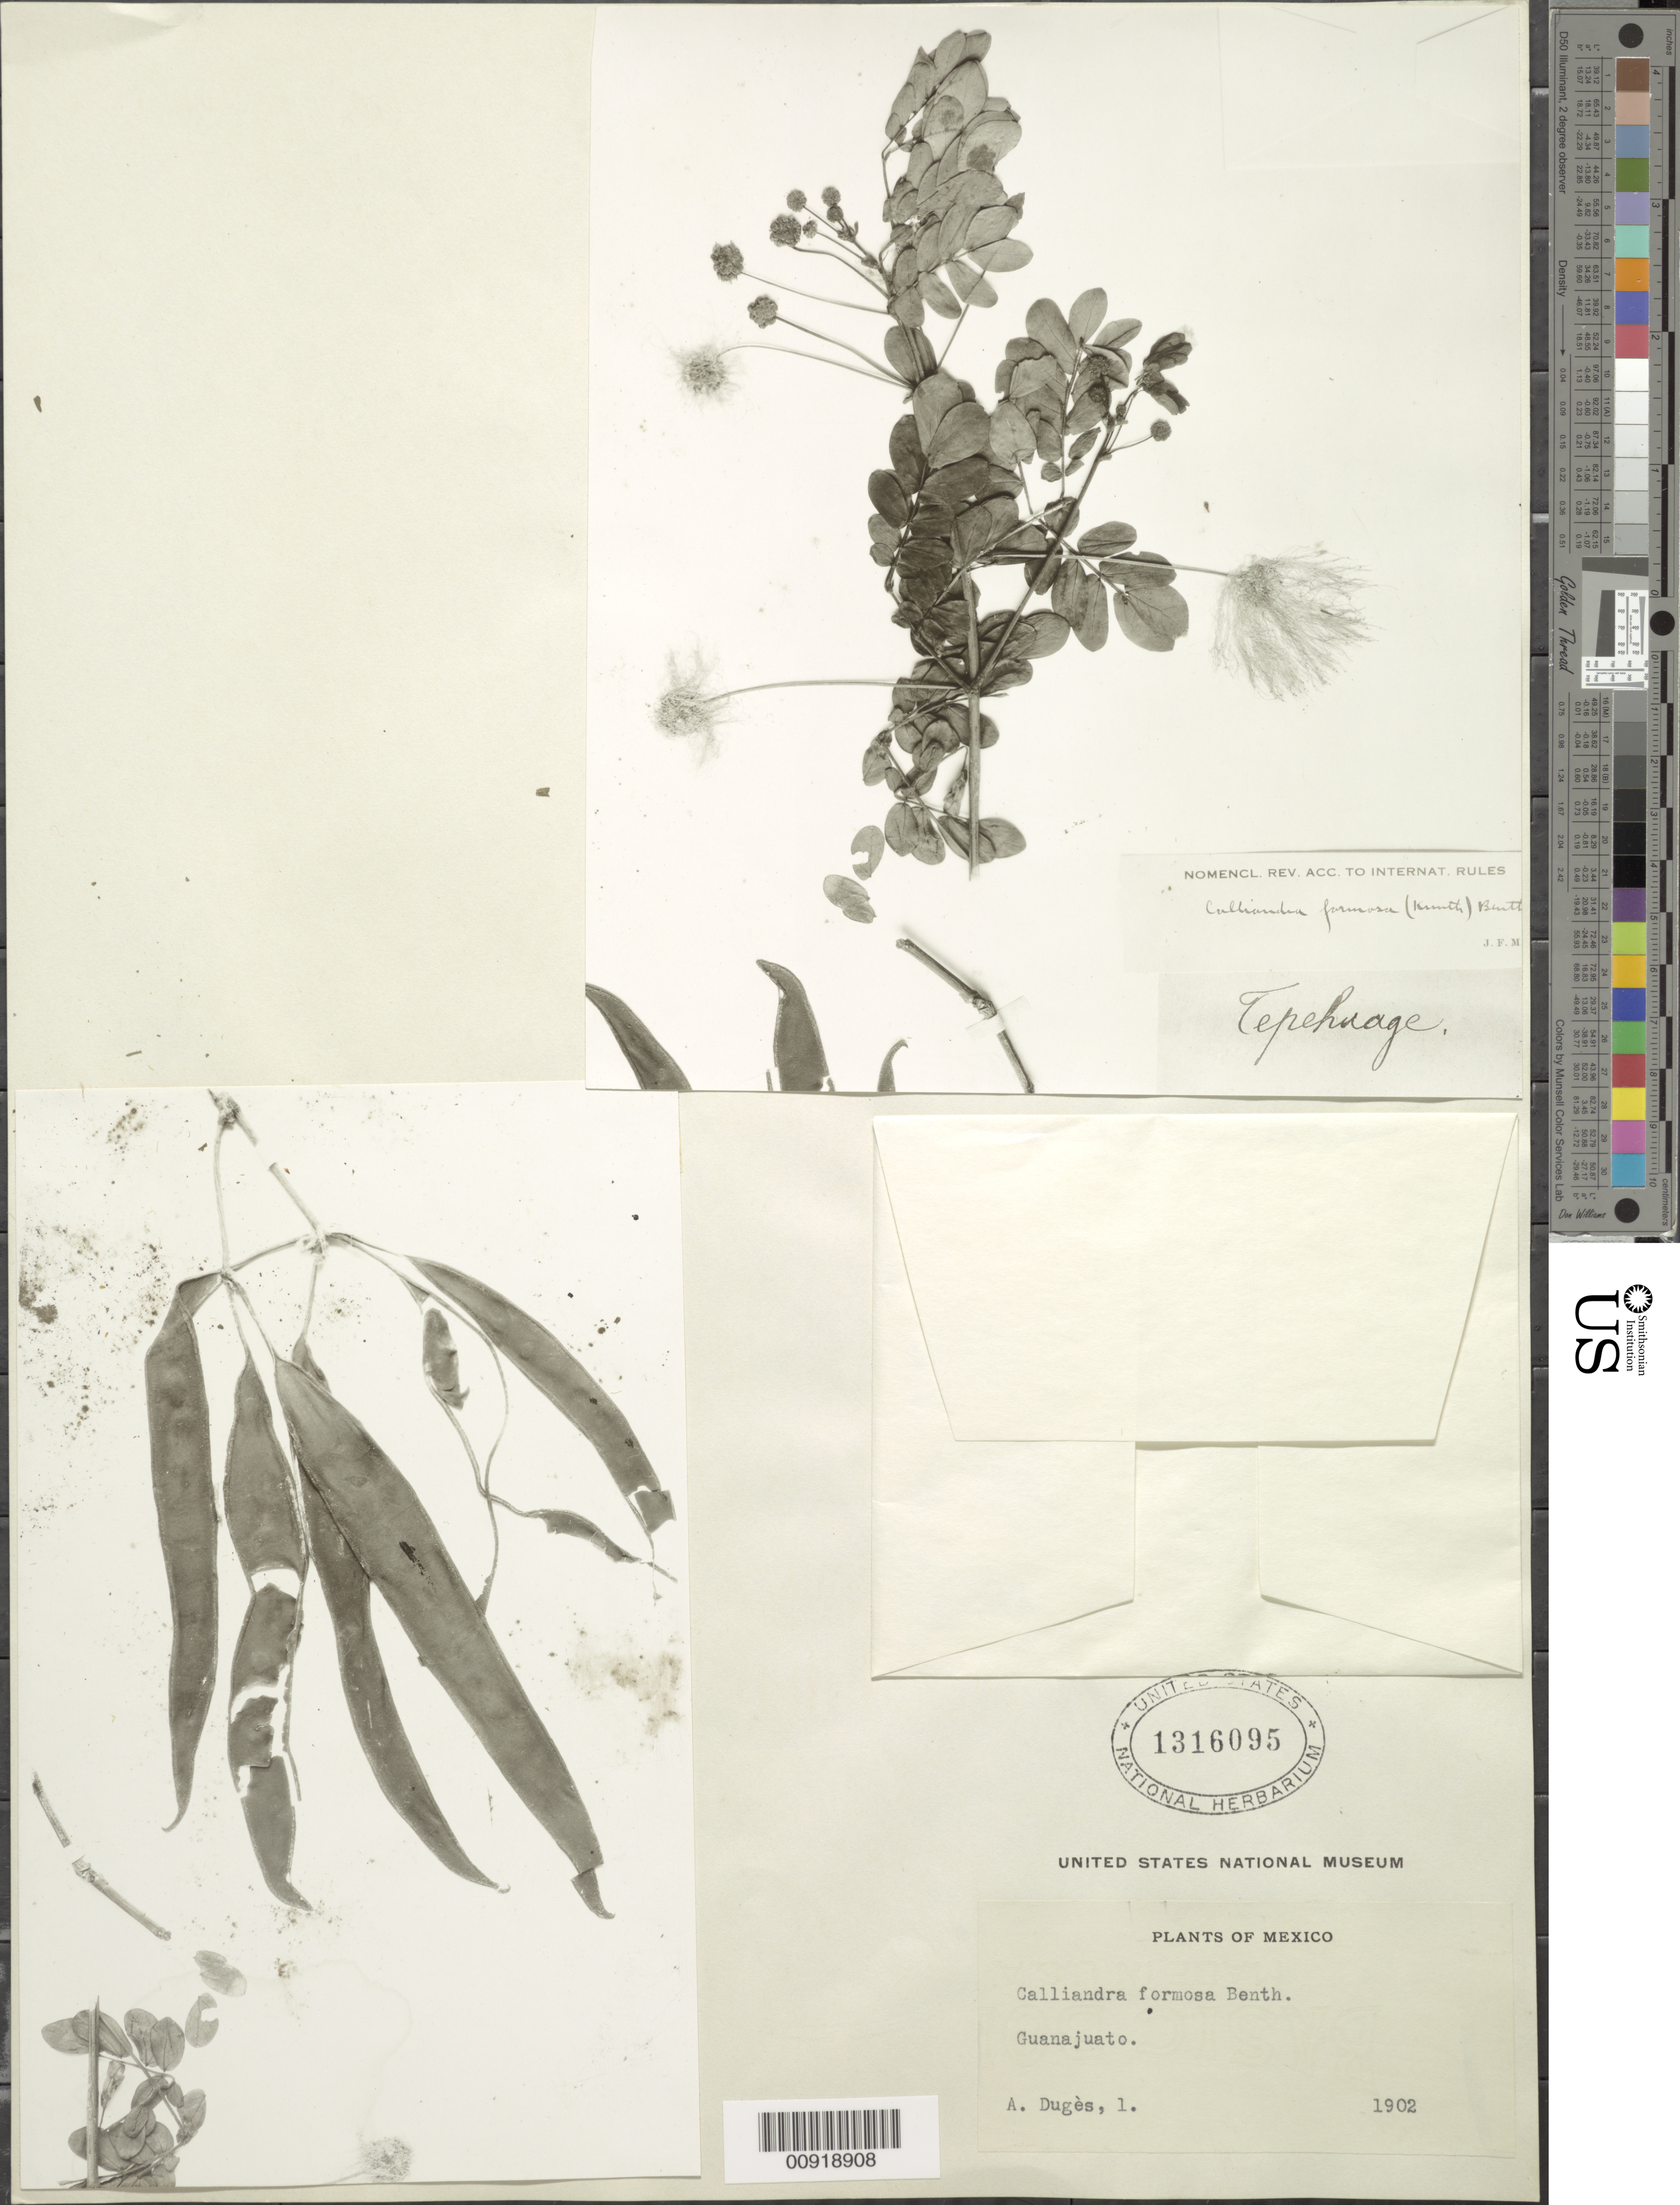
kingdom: Plantae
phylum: Tracheophyta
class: Magnoliopsida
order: Fabales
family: Fabaceae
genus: Calliandra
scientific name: Calliandra formosa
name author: (Kunth) Benth.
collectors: A. Dugès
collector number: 1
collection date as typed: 1902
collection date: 1902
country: Mexico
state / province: Guanajuato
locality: Guanajuato.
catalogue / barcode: US 1316095